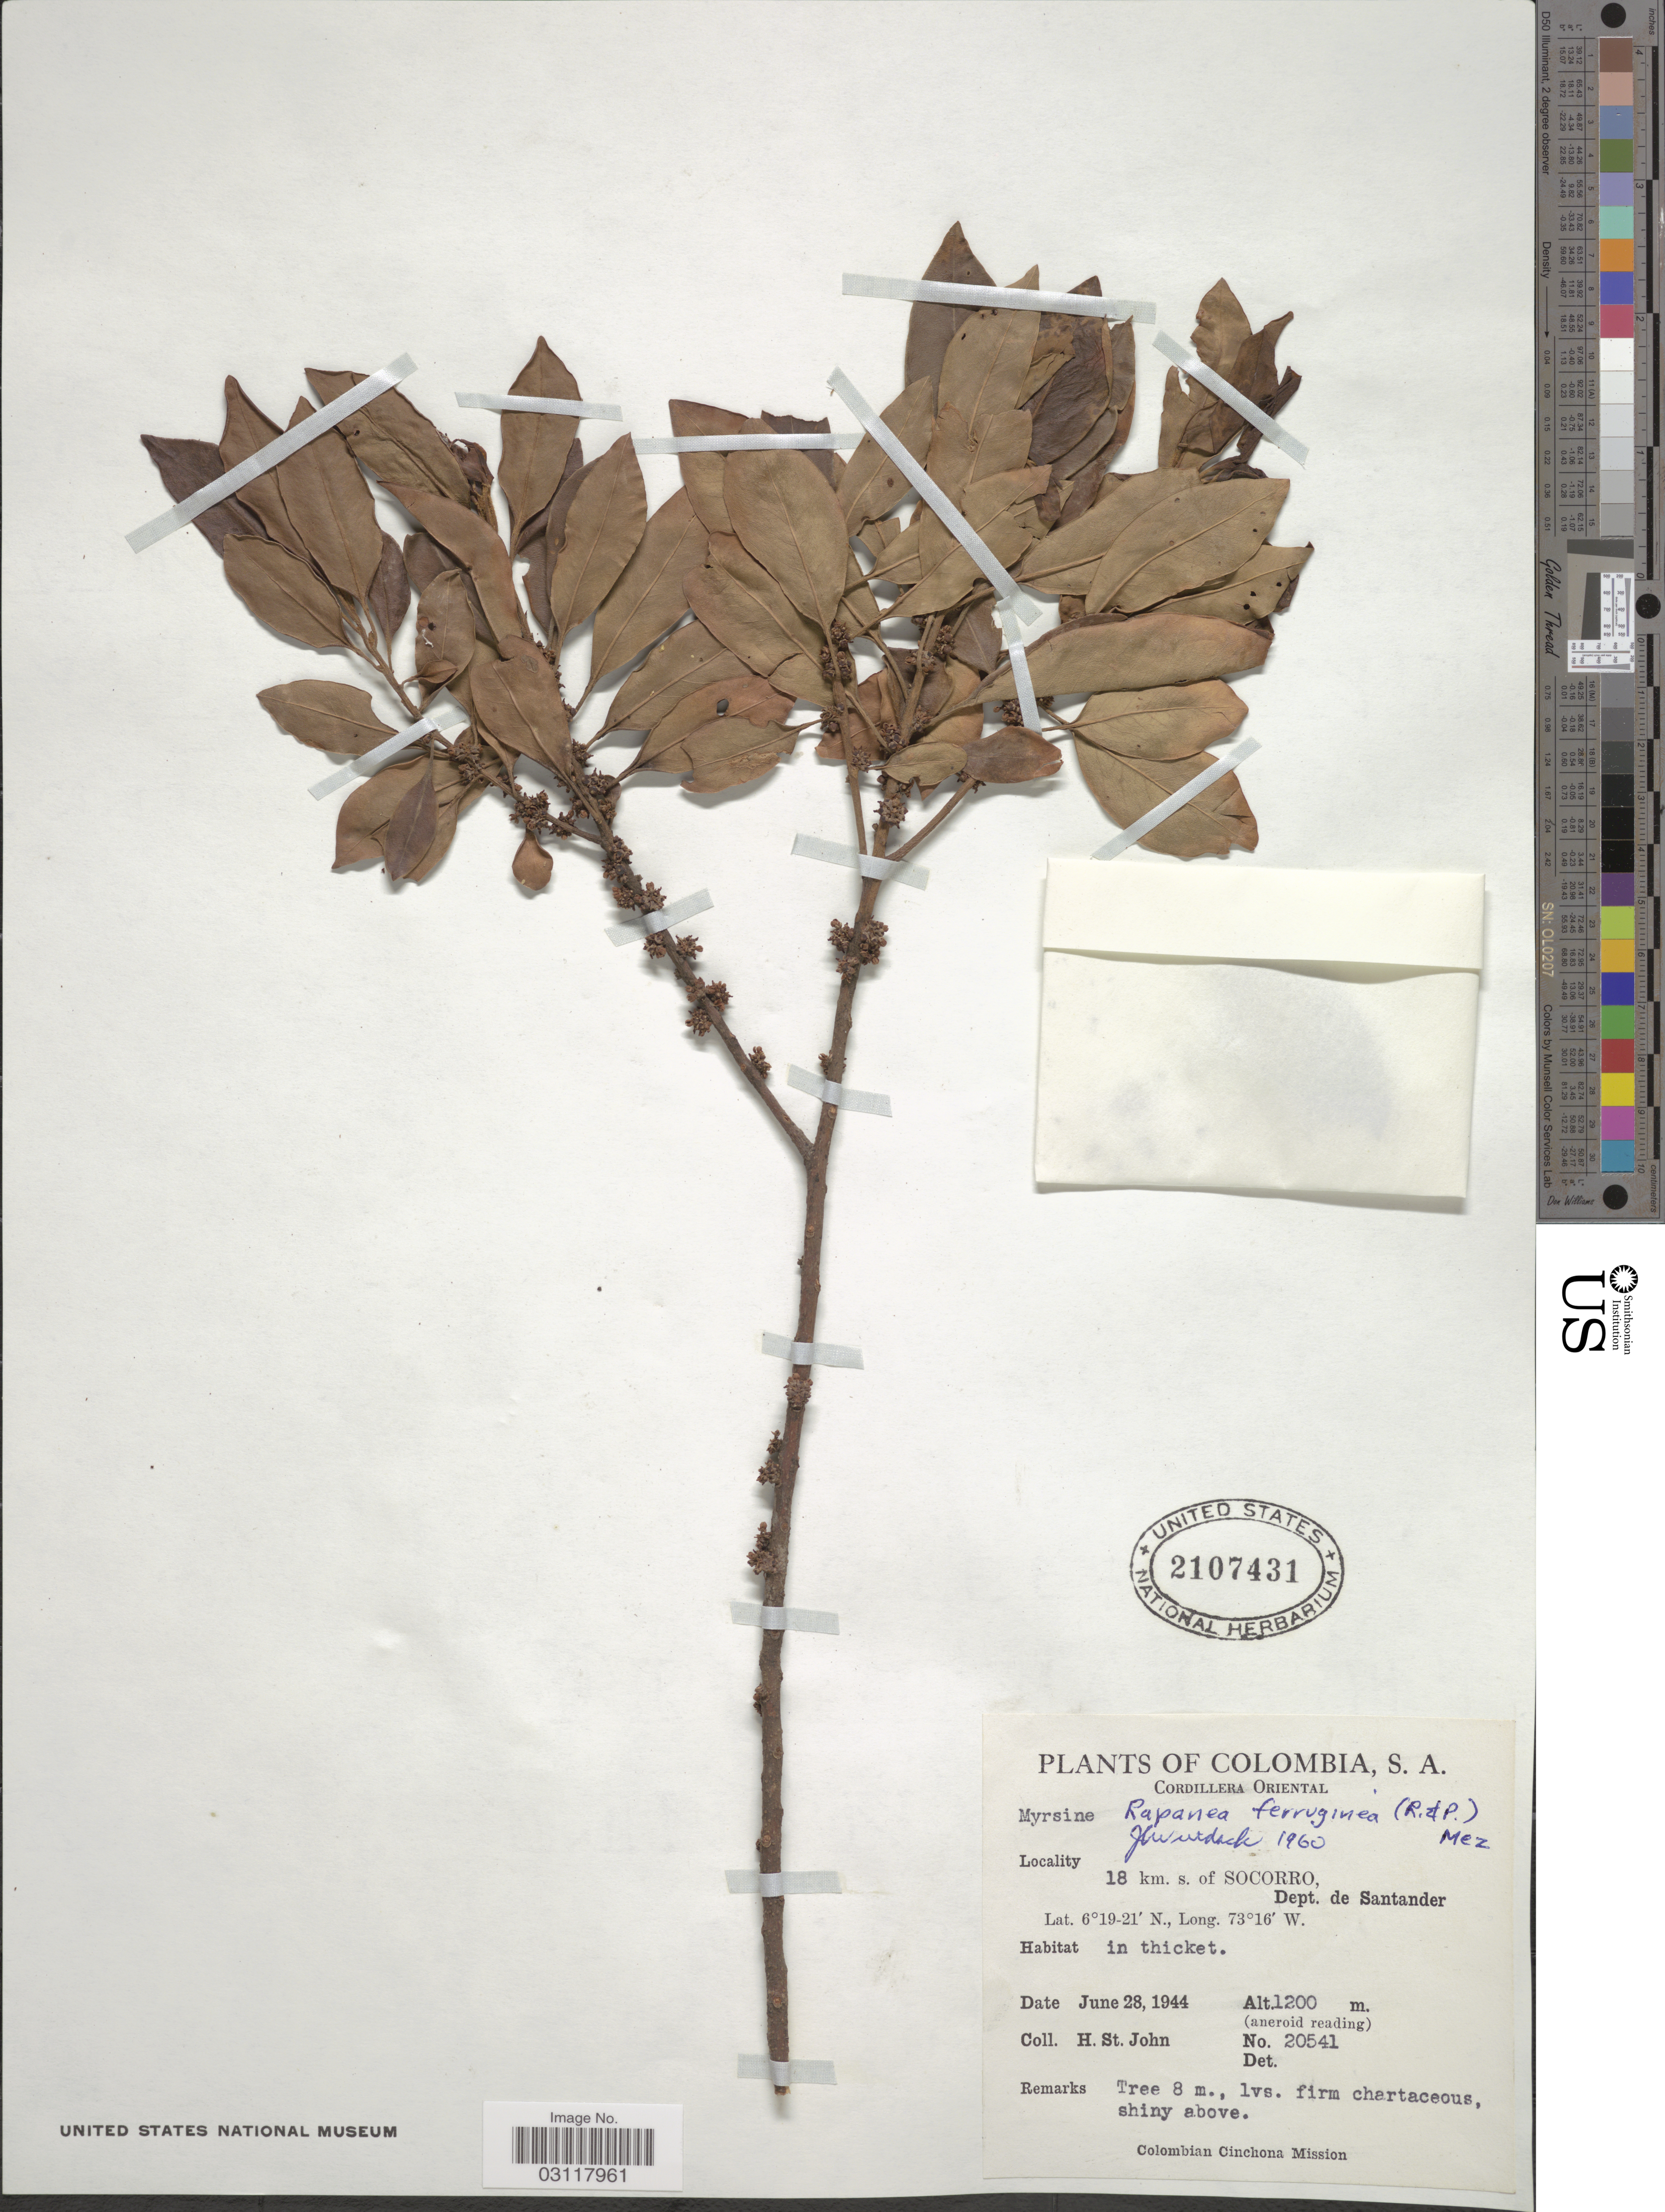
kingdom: Plantae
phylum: Tracheophyta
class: Magnoliopsida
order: Ericales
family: Primulaceae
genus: Rapanea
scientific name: Rapanea ferruginea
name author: (Ruiz & Pav.) Mez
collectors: H. St. John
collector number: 20541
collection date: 1944-06-28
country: Colombia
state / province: Santander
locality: Cordillera Oriental, 18 km. s. of Socorro, Dept. de Santander.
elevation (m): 1200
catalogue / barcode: US 2107431